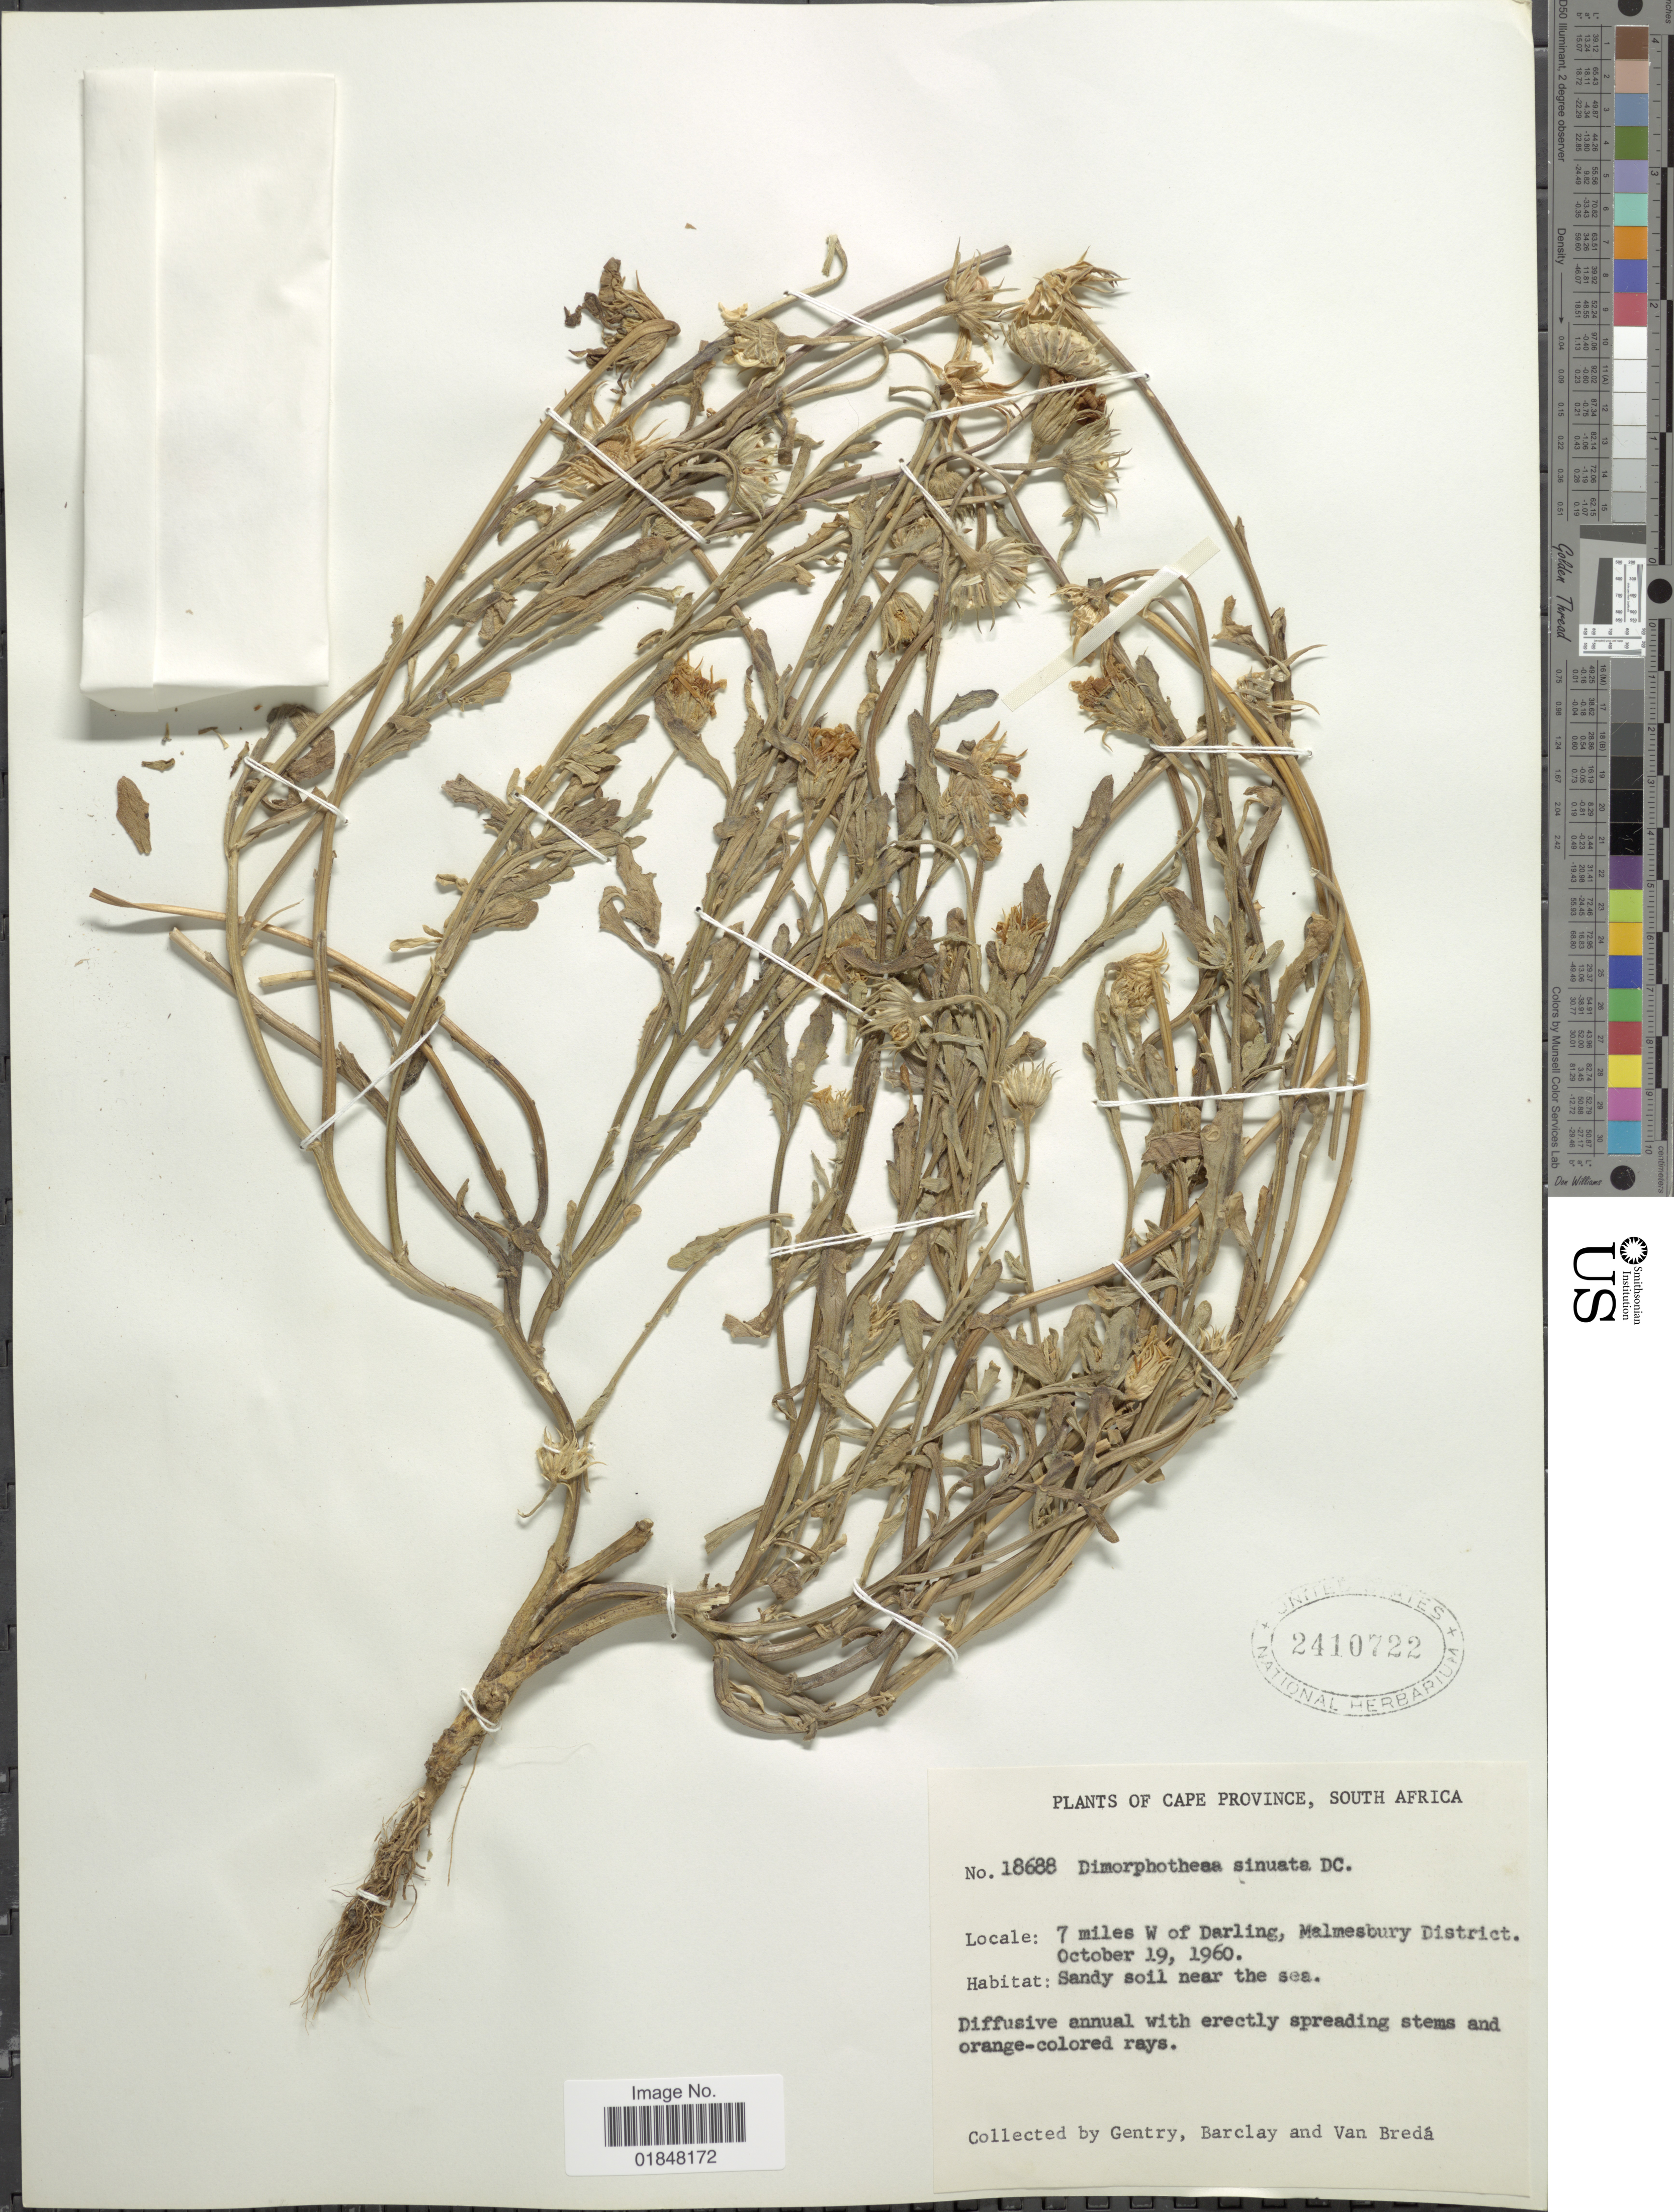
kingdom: Plantae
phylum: Tracheophyta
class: Magnoliopsida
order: Asterales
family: Asteraceae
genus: Dimorphotheca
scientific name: Dimorphotheca sinuata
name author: DC.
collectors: Gentry, --, -- Barclay & P. Van Breda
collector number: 18688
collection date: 1960-10-19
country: South Africa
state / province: Western Cape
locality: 7 miles W of Darling, Malmesbury District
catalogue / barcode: US 2410722